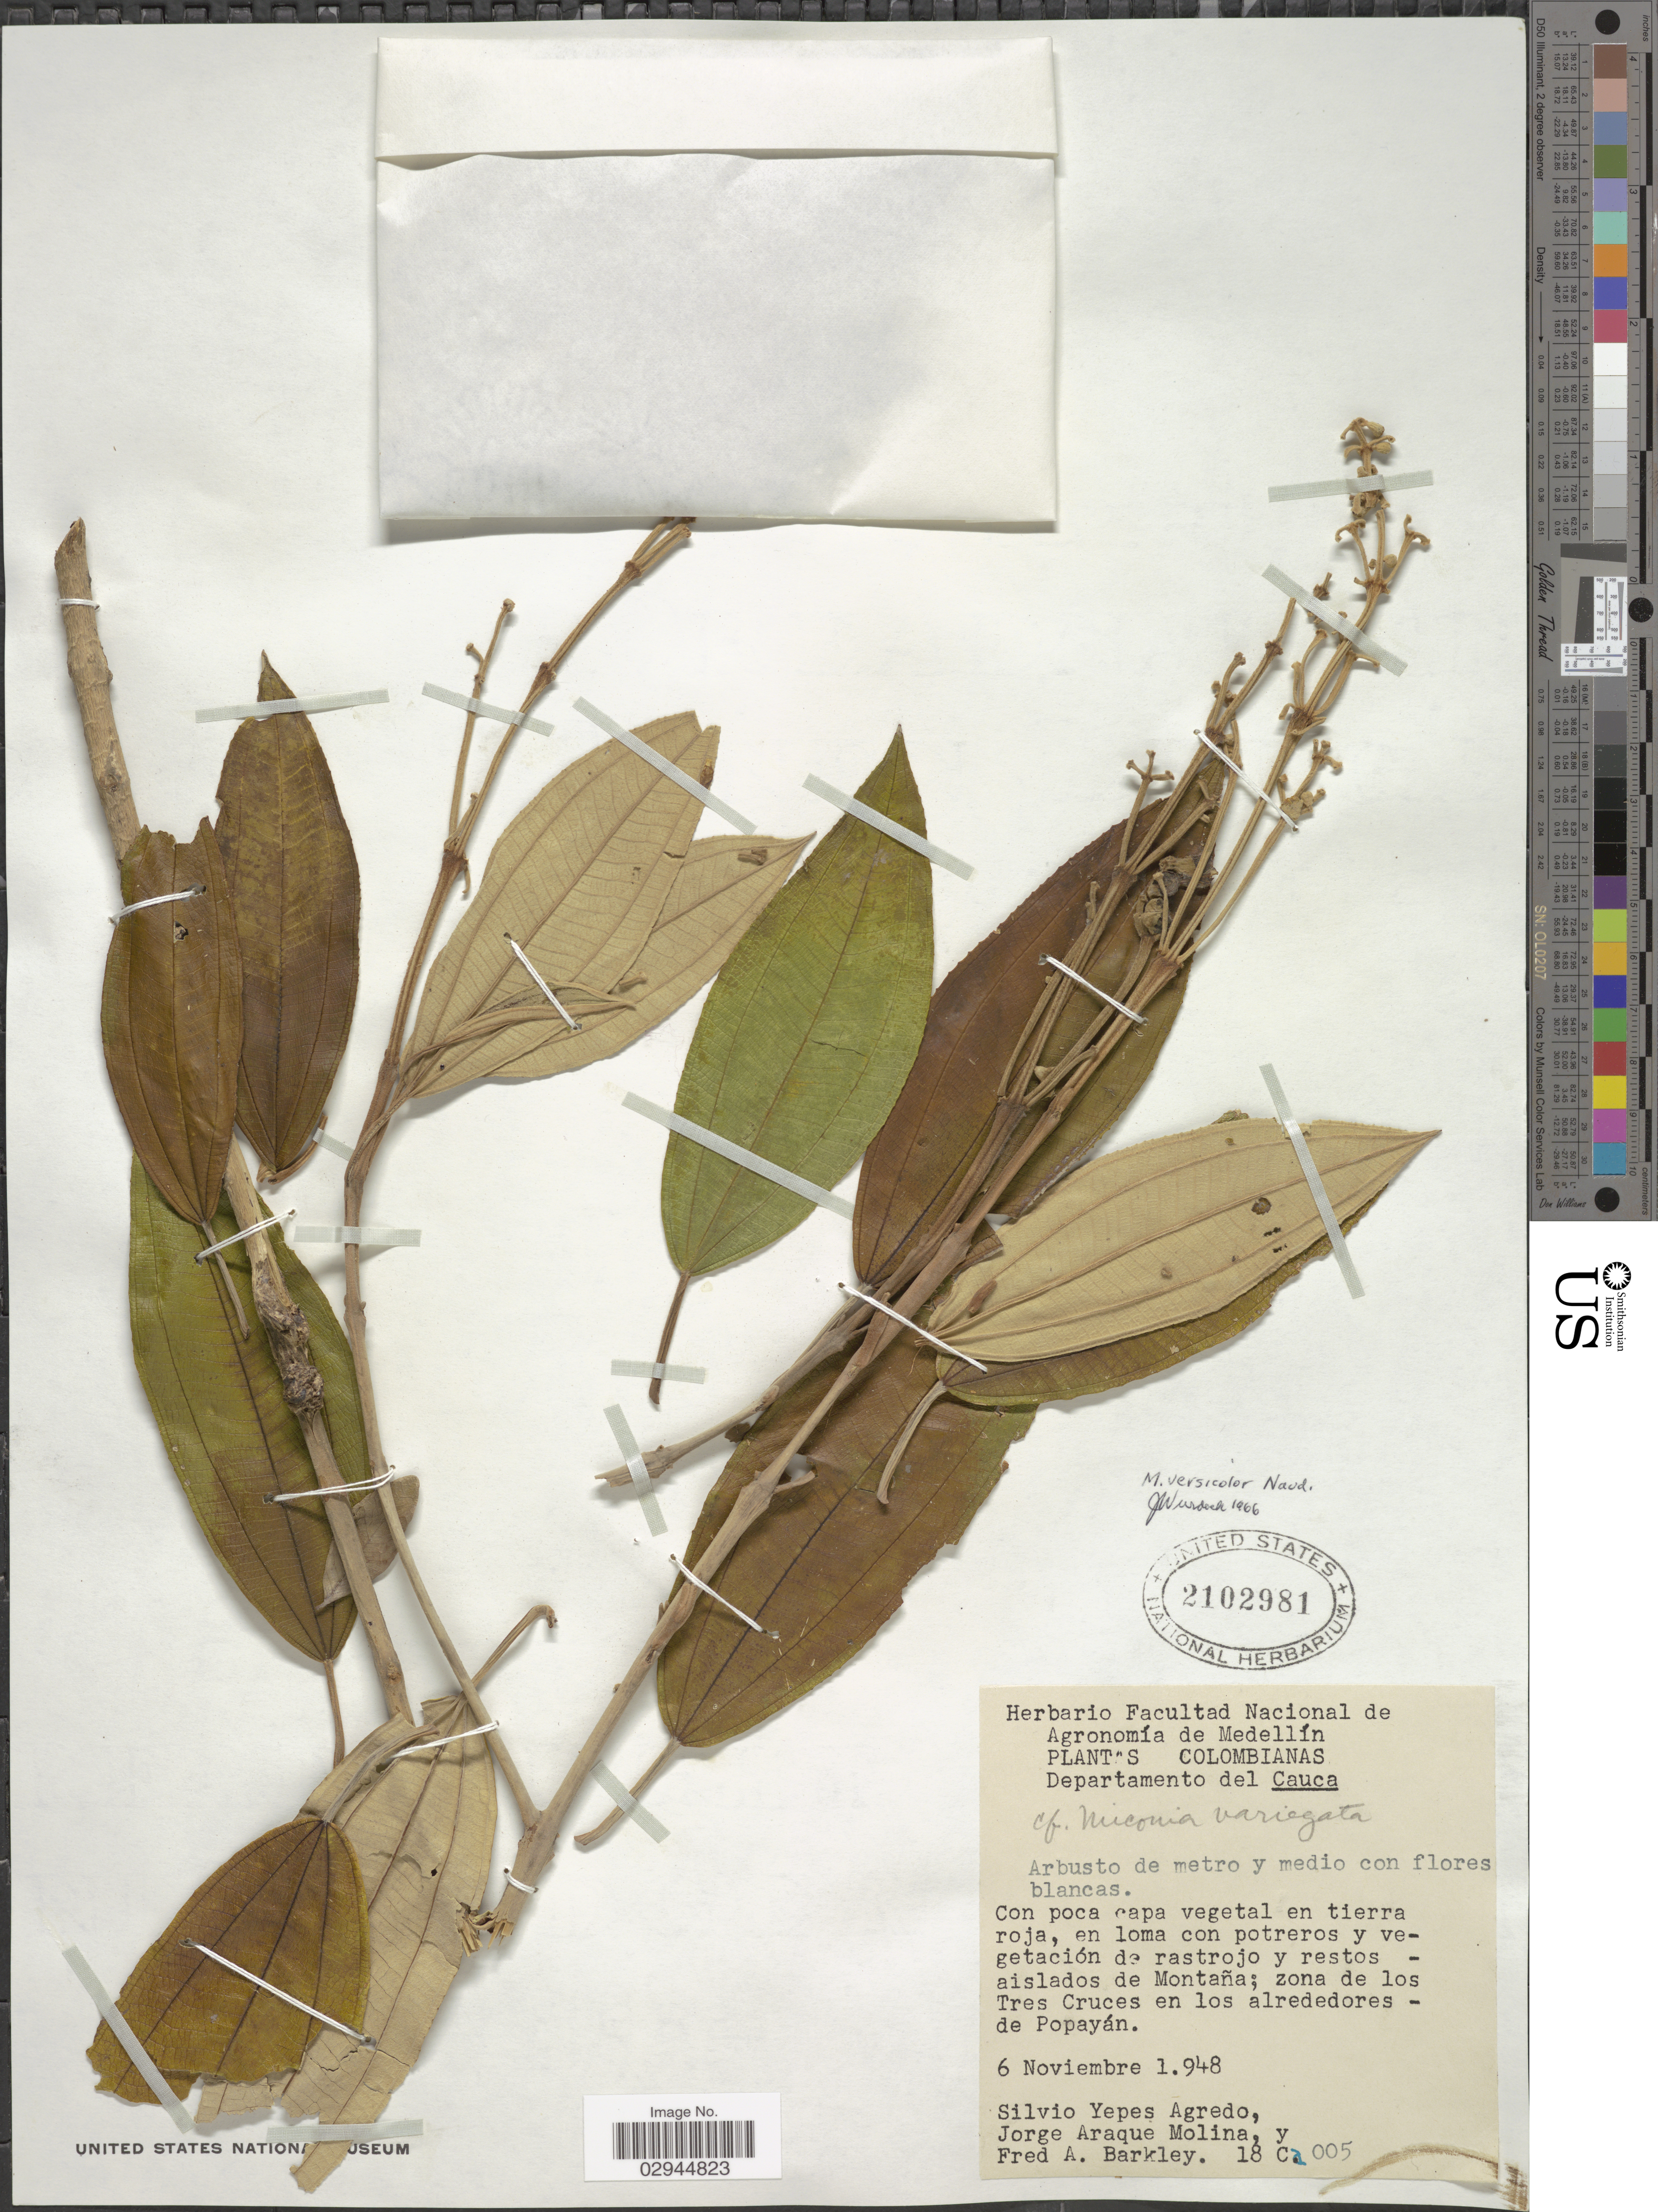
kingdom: Plantae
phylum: Tracheophyta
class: Magnoliopsida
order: Myrtales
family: Melastomataceae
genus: Miconia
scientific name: Miconia versicolor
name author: Naudin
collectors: S. Yepes-Agredo, J. A. Molina & F. A. Barkley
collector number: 18Ca005*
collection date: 1948-11-06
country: Colombia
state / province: Cauca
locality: Departamento del Cauca. Aislados de Montaña; zona de los Tres Cruces en los alrededores - de Popayán.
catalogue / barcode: US 2102981